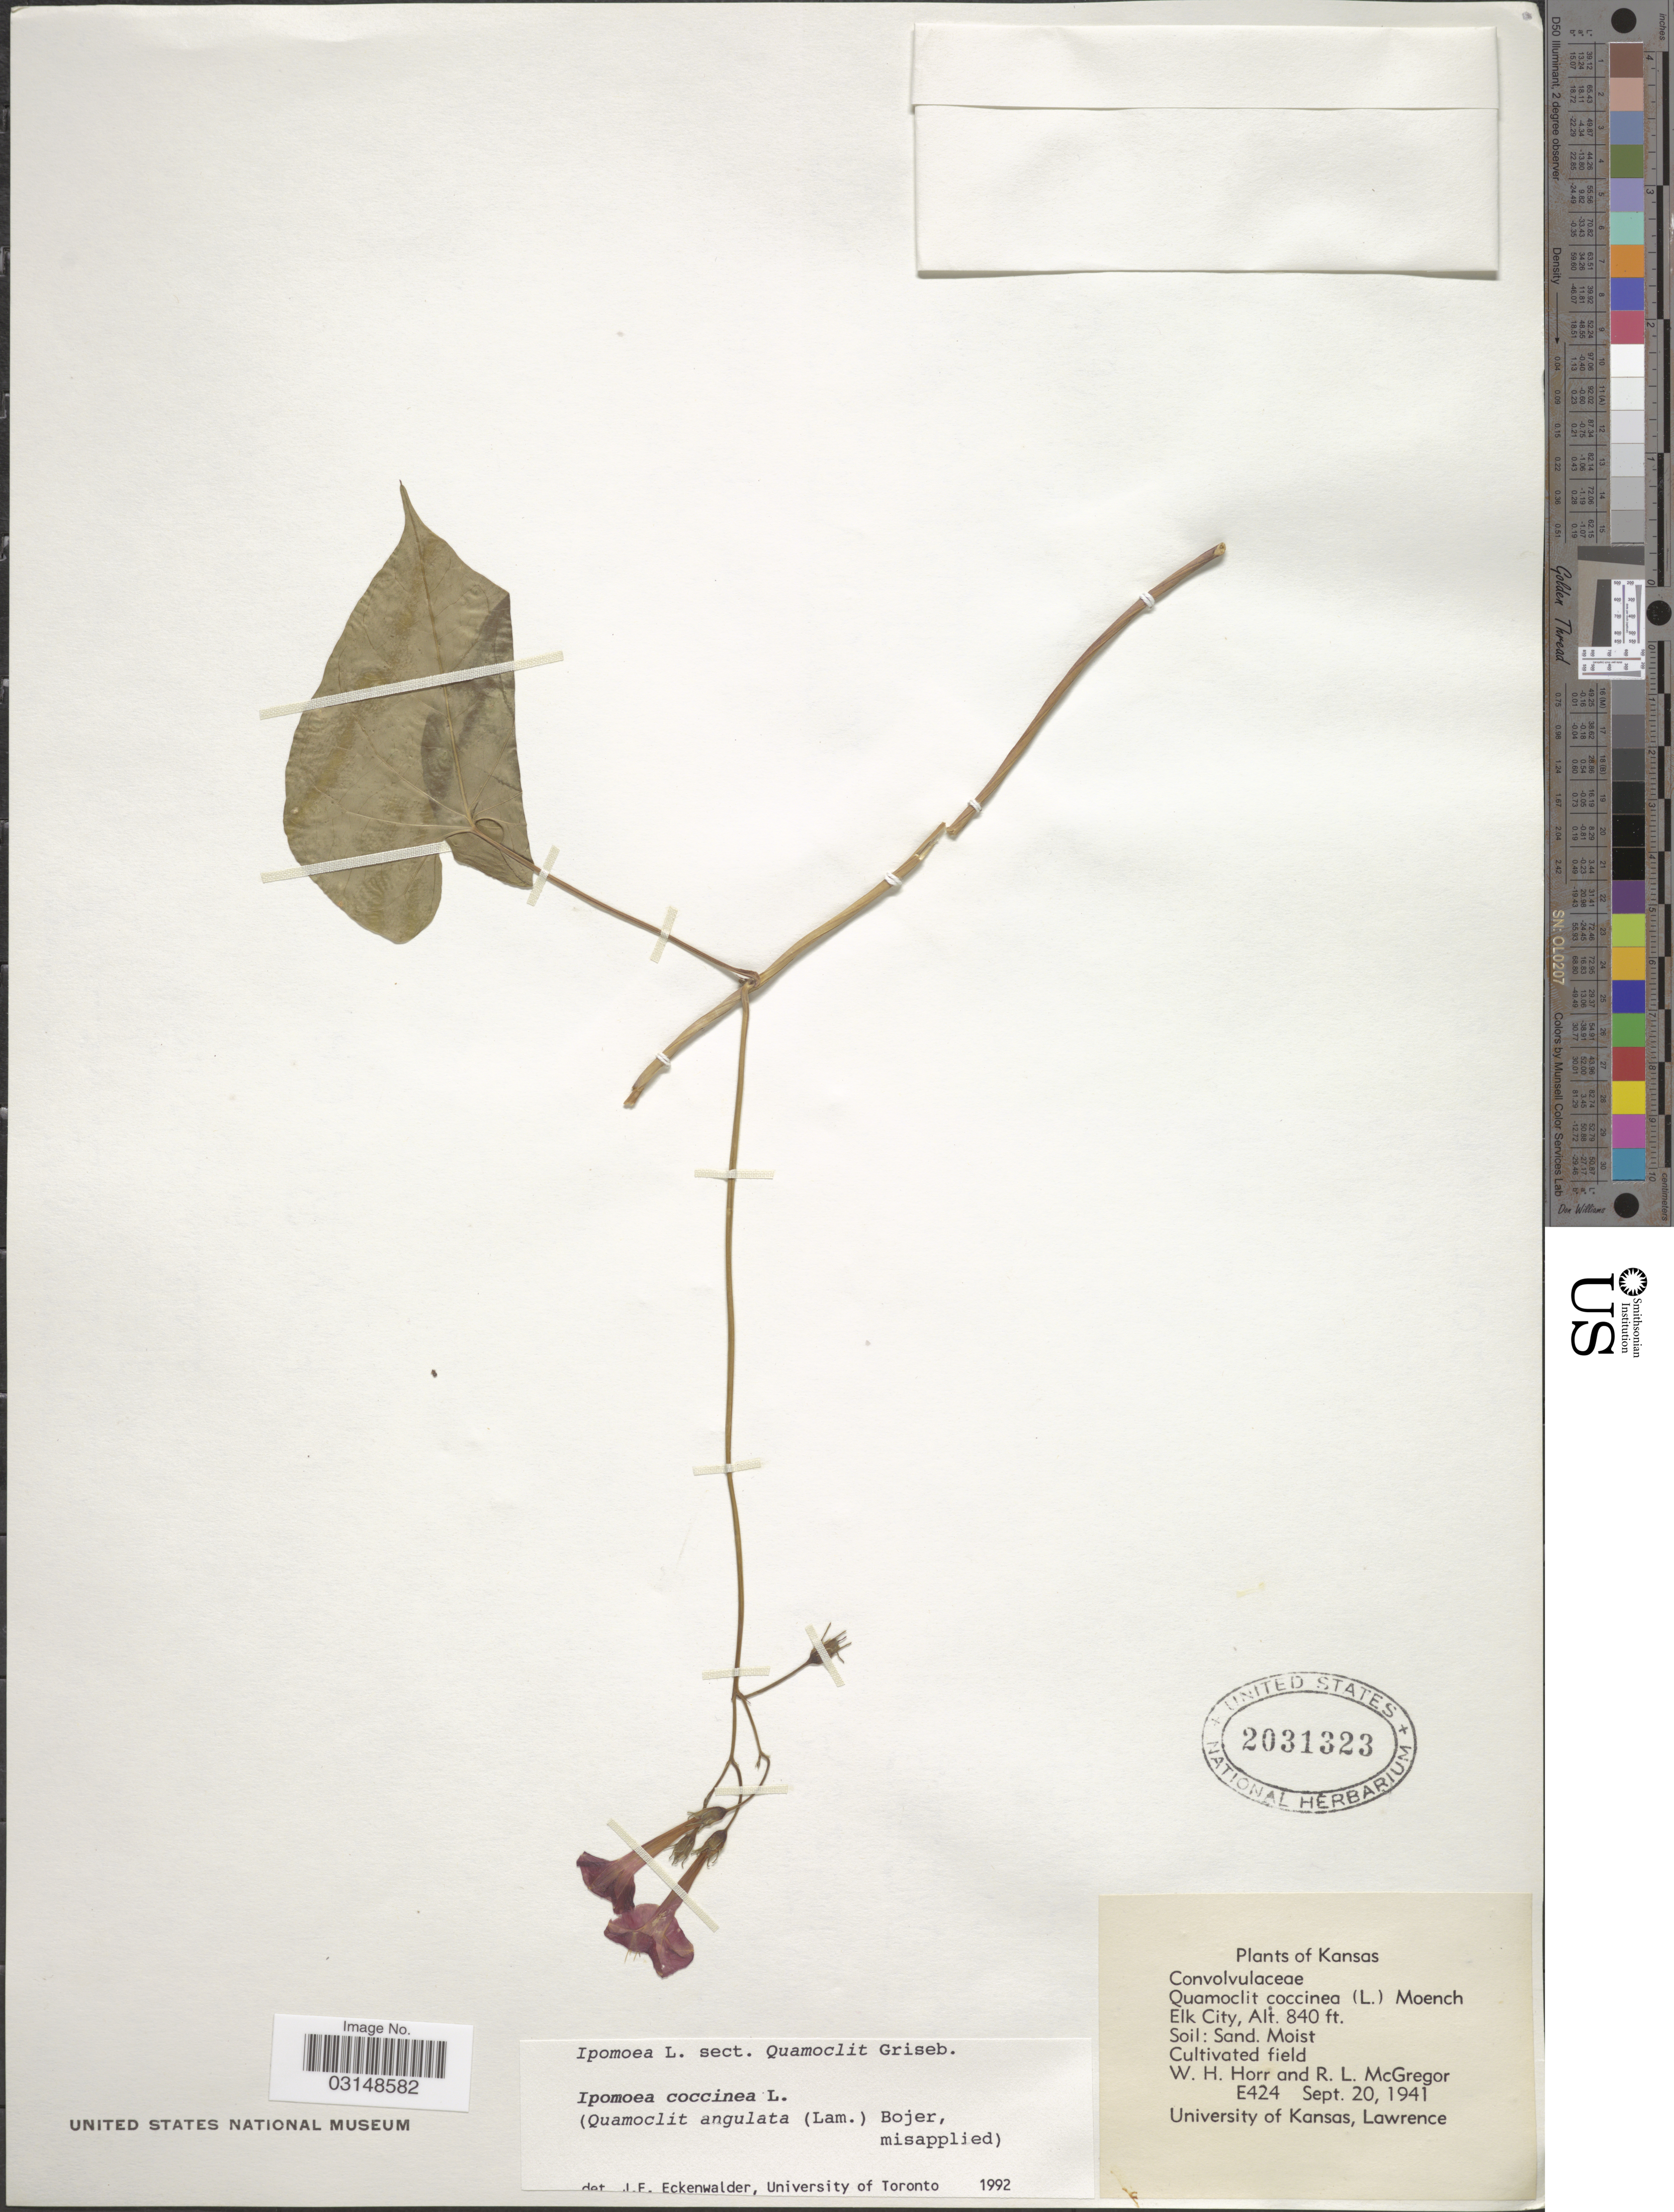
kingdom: Plantae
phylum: Tracheophyta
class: Magnoliopsida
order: Solanales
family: Convolvulaceae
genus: Ipomoea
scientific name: Ipomoea coccinea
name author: L.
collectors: W. H. Horr & R. McGregor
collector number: E424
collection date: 1941-09-20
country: United States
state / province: Kansas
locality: Elk City.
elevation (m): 256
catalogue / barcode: US 2031323